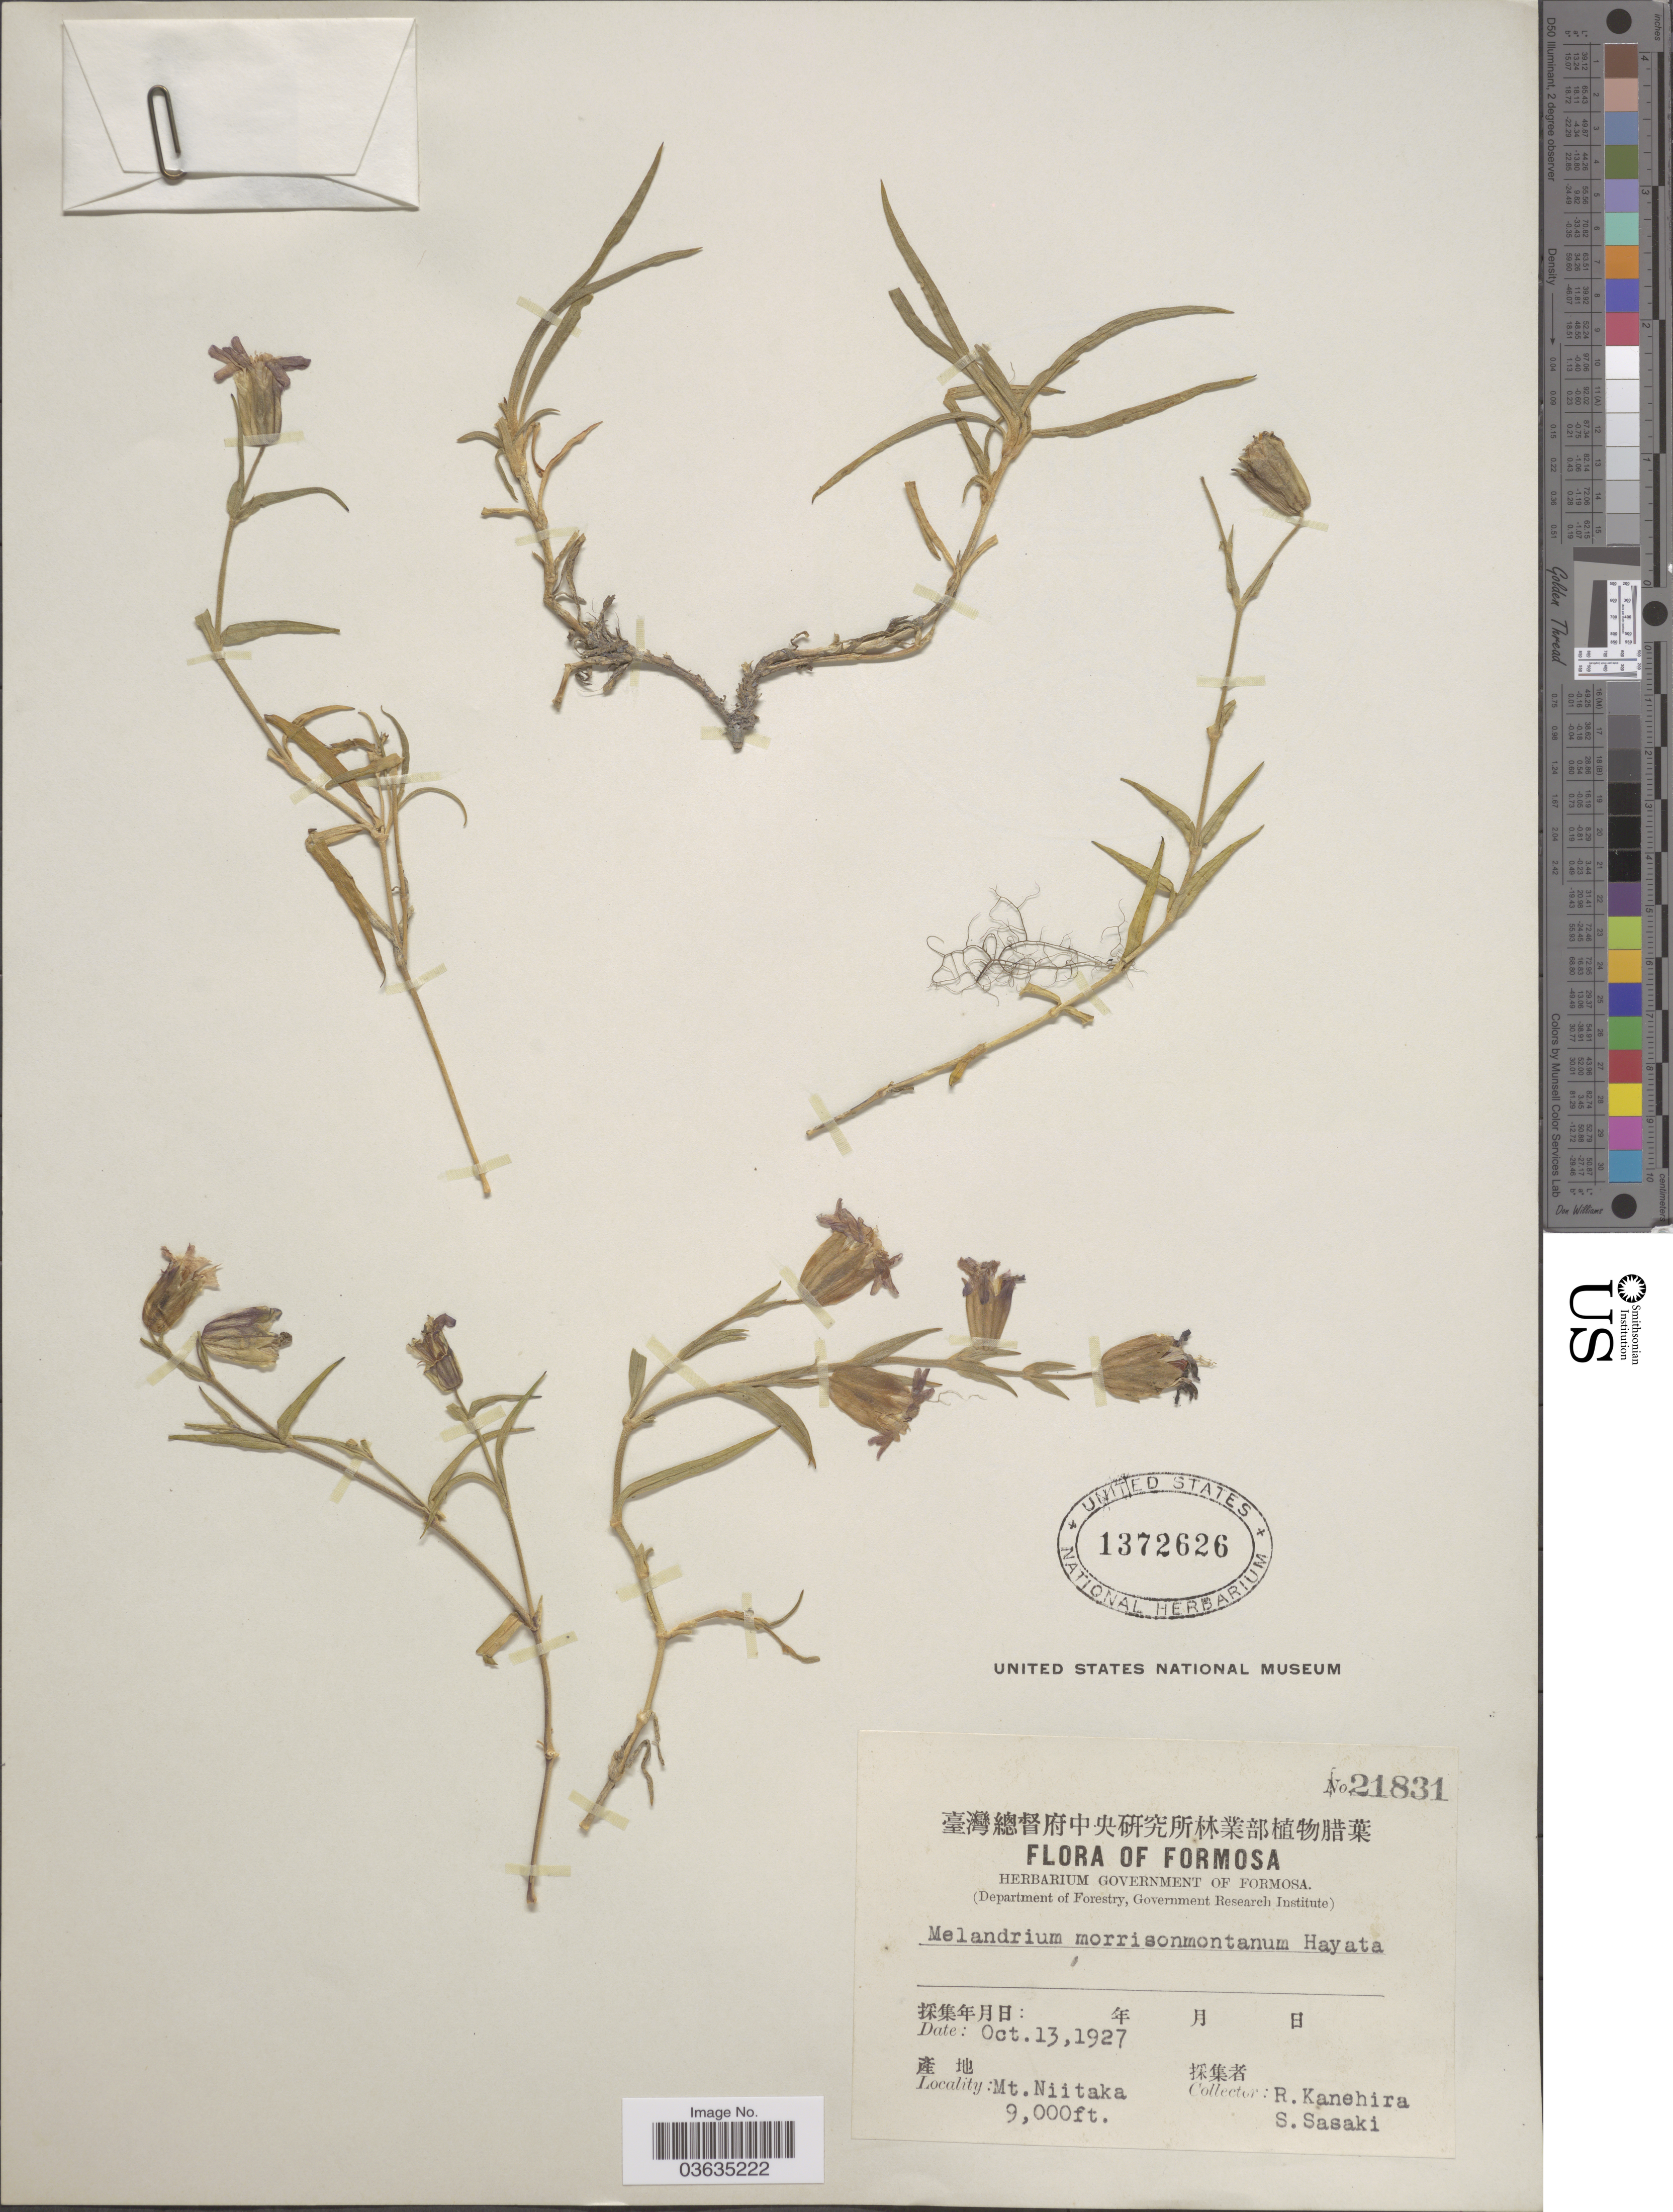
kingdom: Plantae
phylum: Tracheophyta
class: Magnoliopsida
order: Caryophyllales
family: Caryophyllaceae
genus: Silene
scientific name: Silene morrisonmontana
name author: (Hayata) Ohwi & H. Ohashi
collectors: R. Kanehira & S. Sasaki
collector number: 21831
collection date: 1927-10-13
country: Taiwan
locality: Formosa. Mt. Niitaka.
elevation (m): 2743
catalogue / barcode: US 1372626